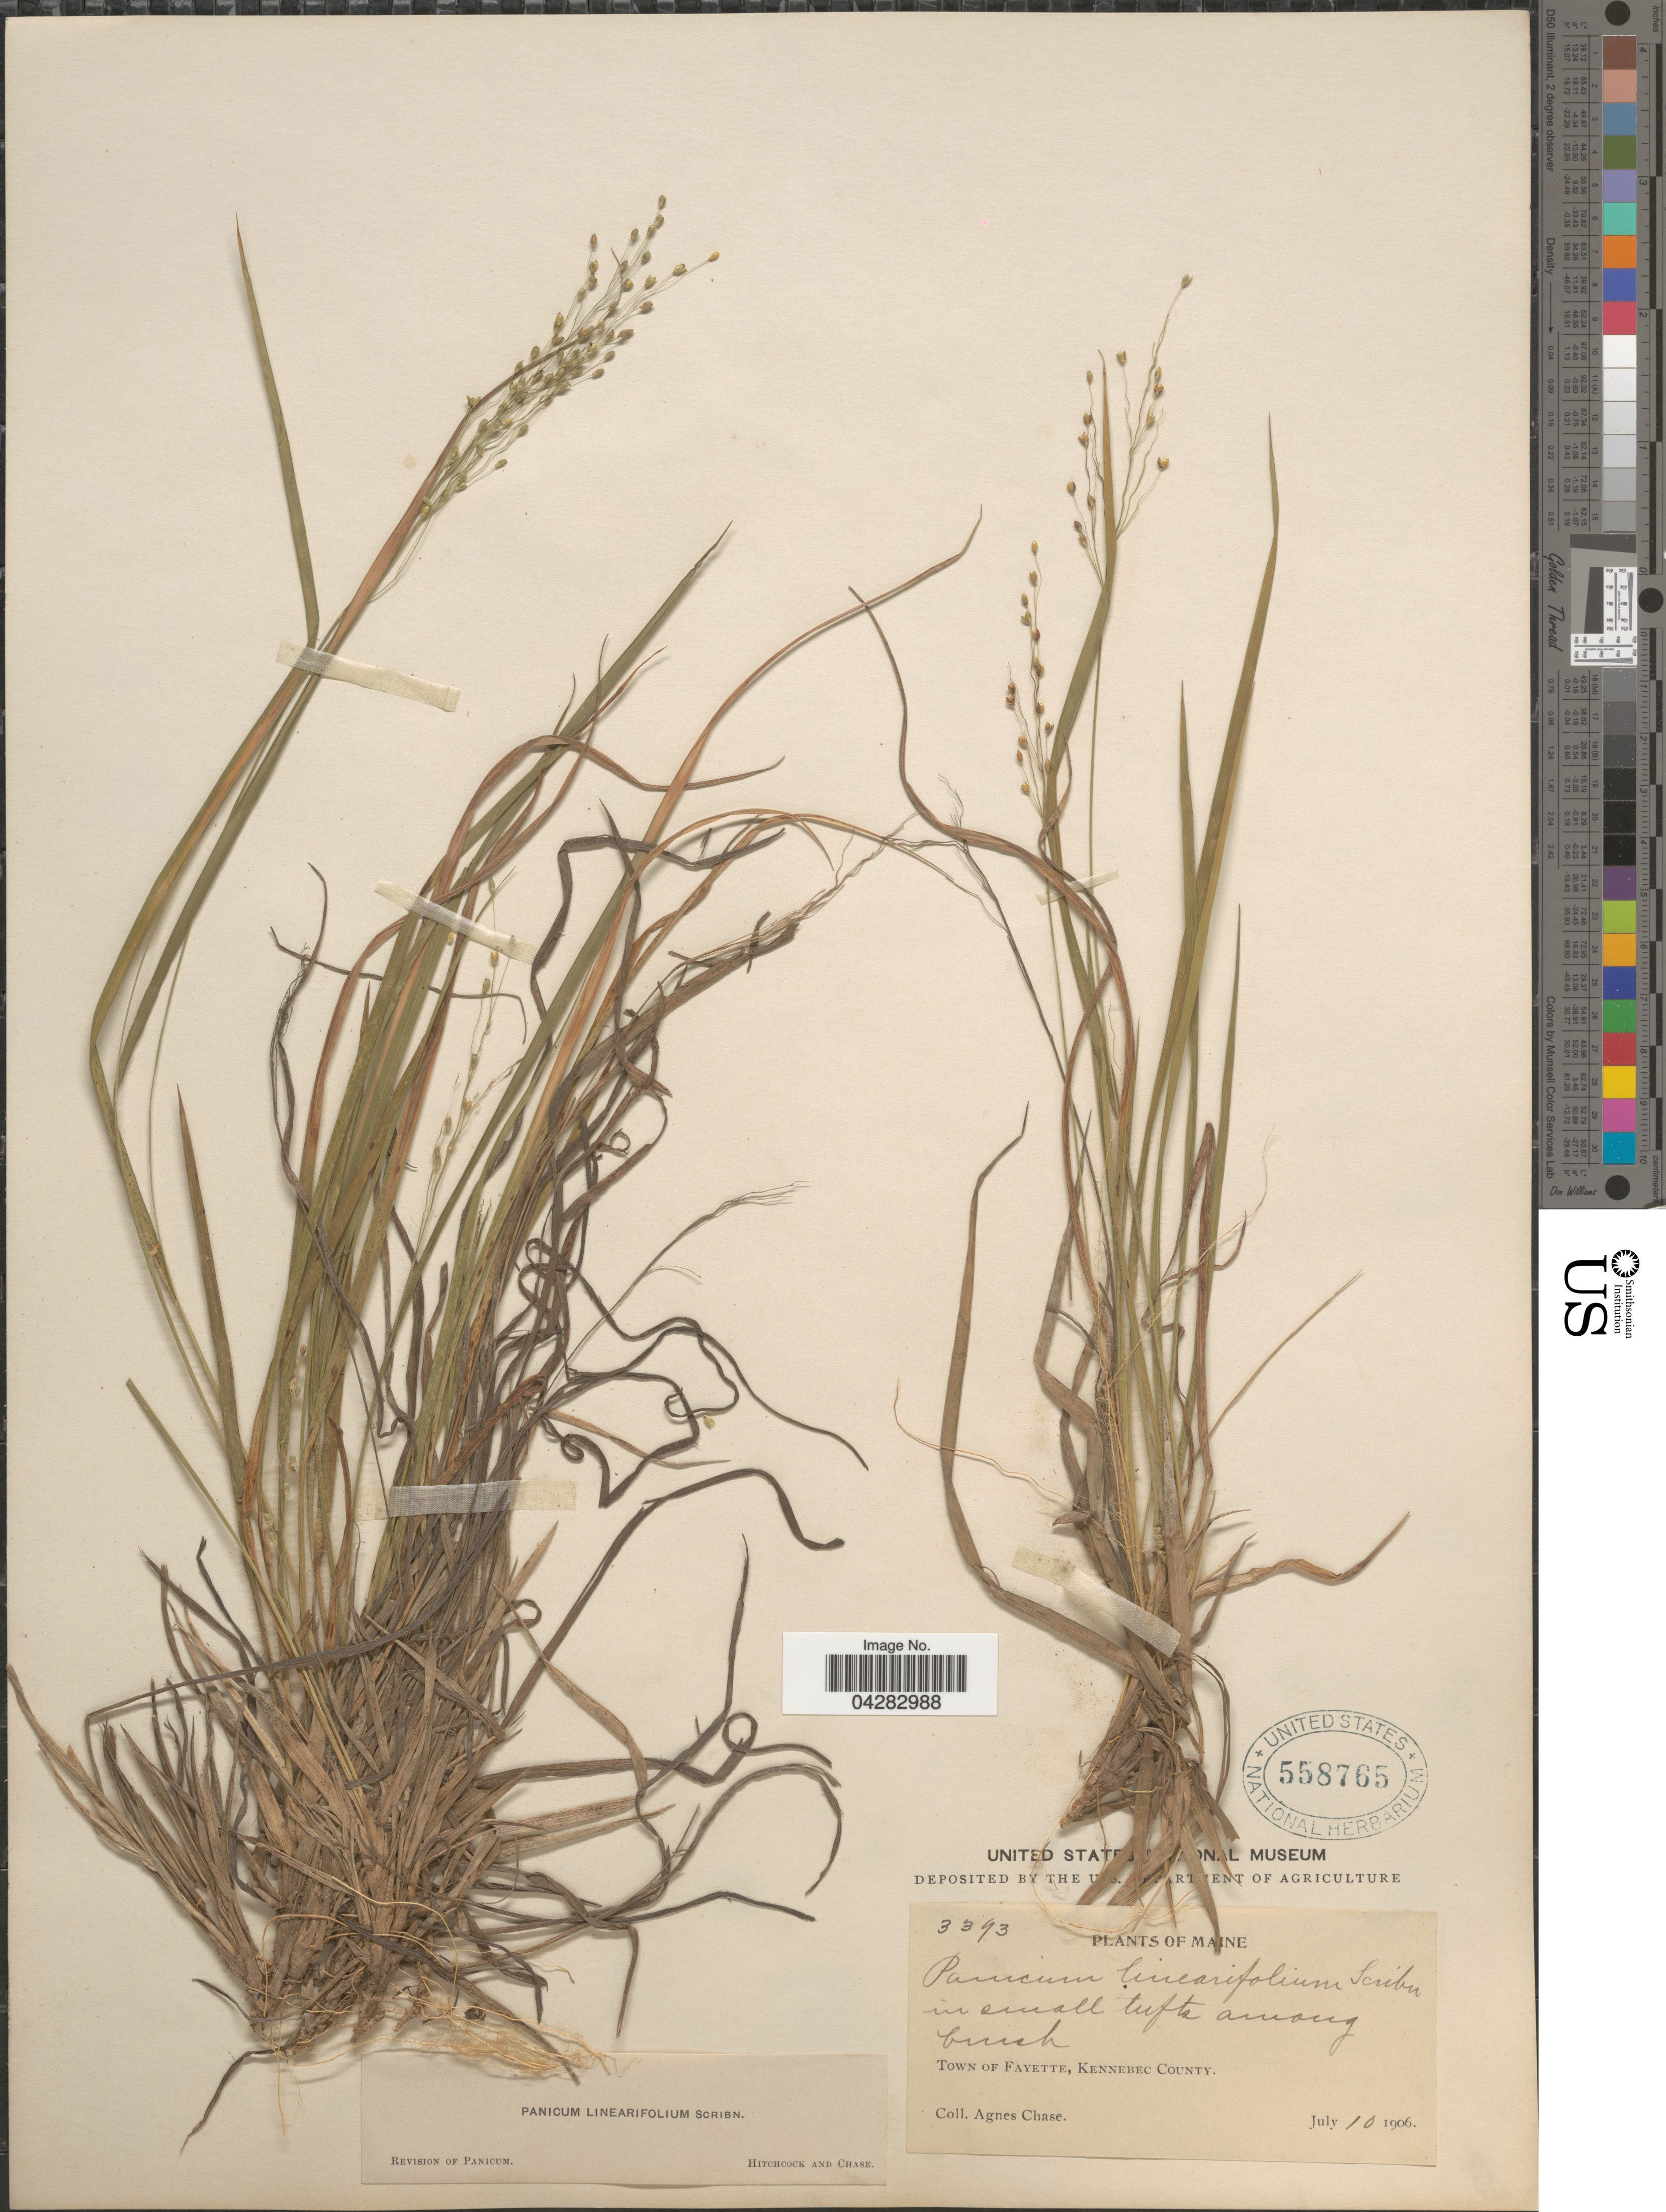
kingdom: Plantae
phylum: Tracheophyta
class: Liliopsida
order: Poales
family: Poaceae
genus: Dichanthelium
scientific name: Dichanthelium linearifolium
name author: (Scribn.) Gould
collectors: A. Chase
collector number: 3393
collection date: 1906-07-10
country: United States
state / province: Maine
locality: Town of Fayette, Kennebec County.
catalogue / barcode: US 558765